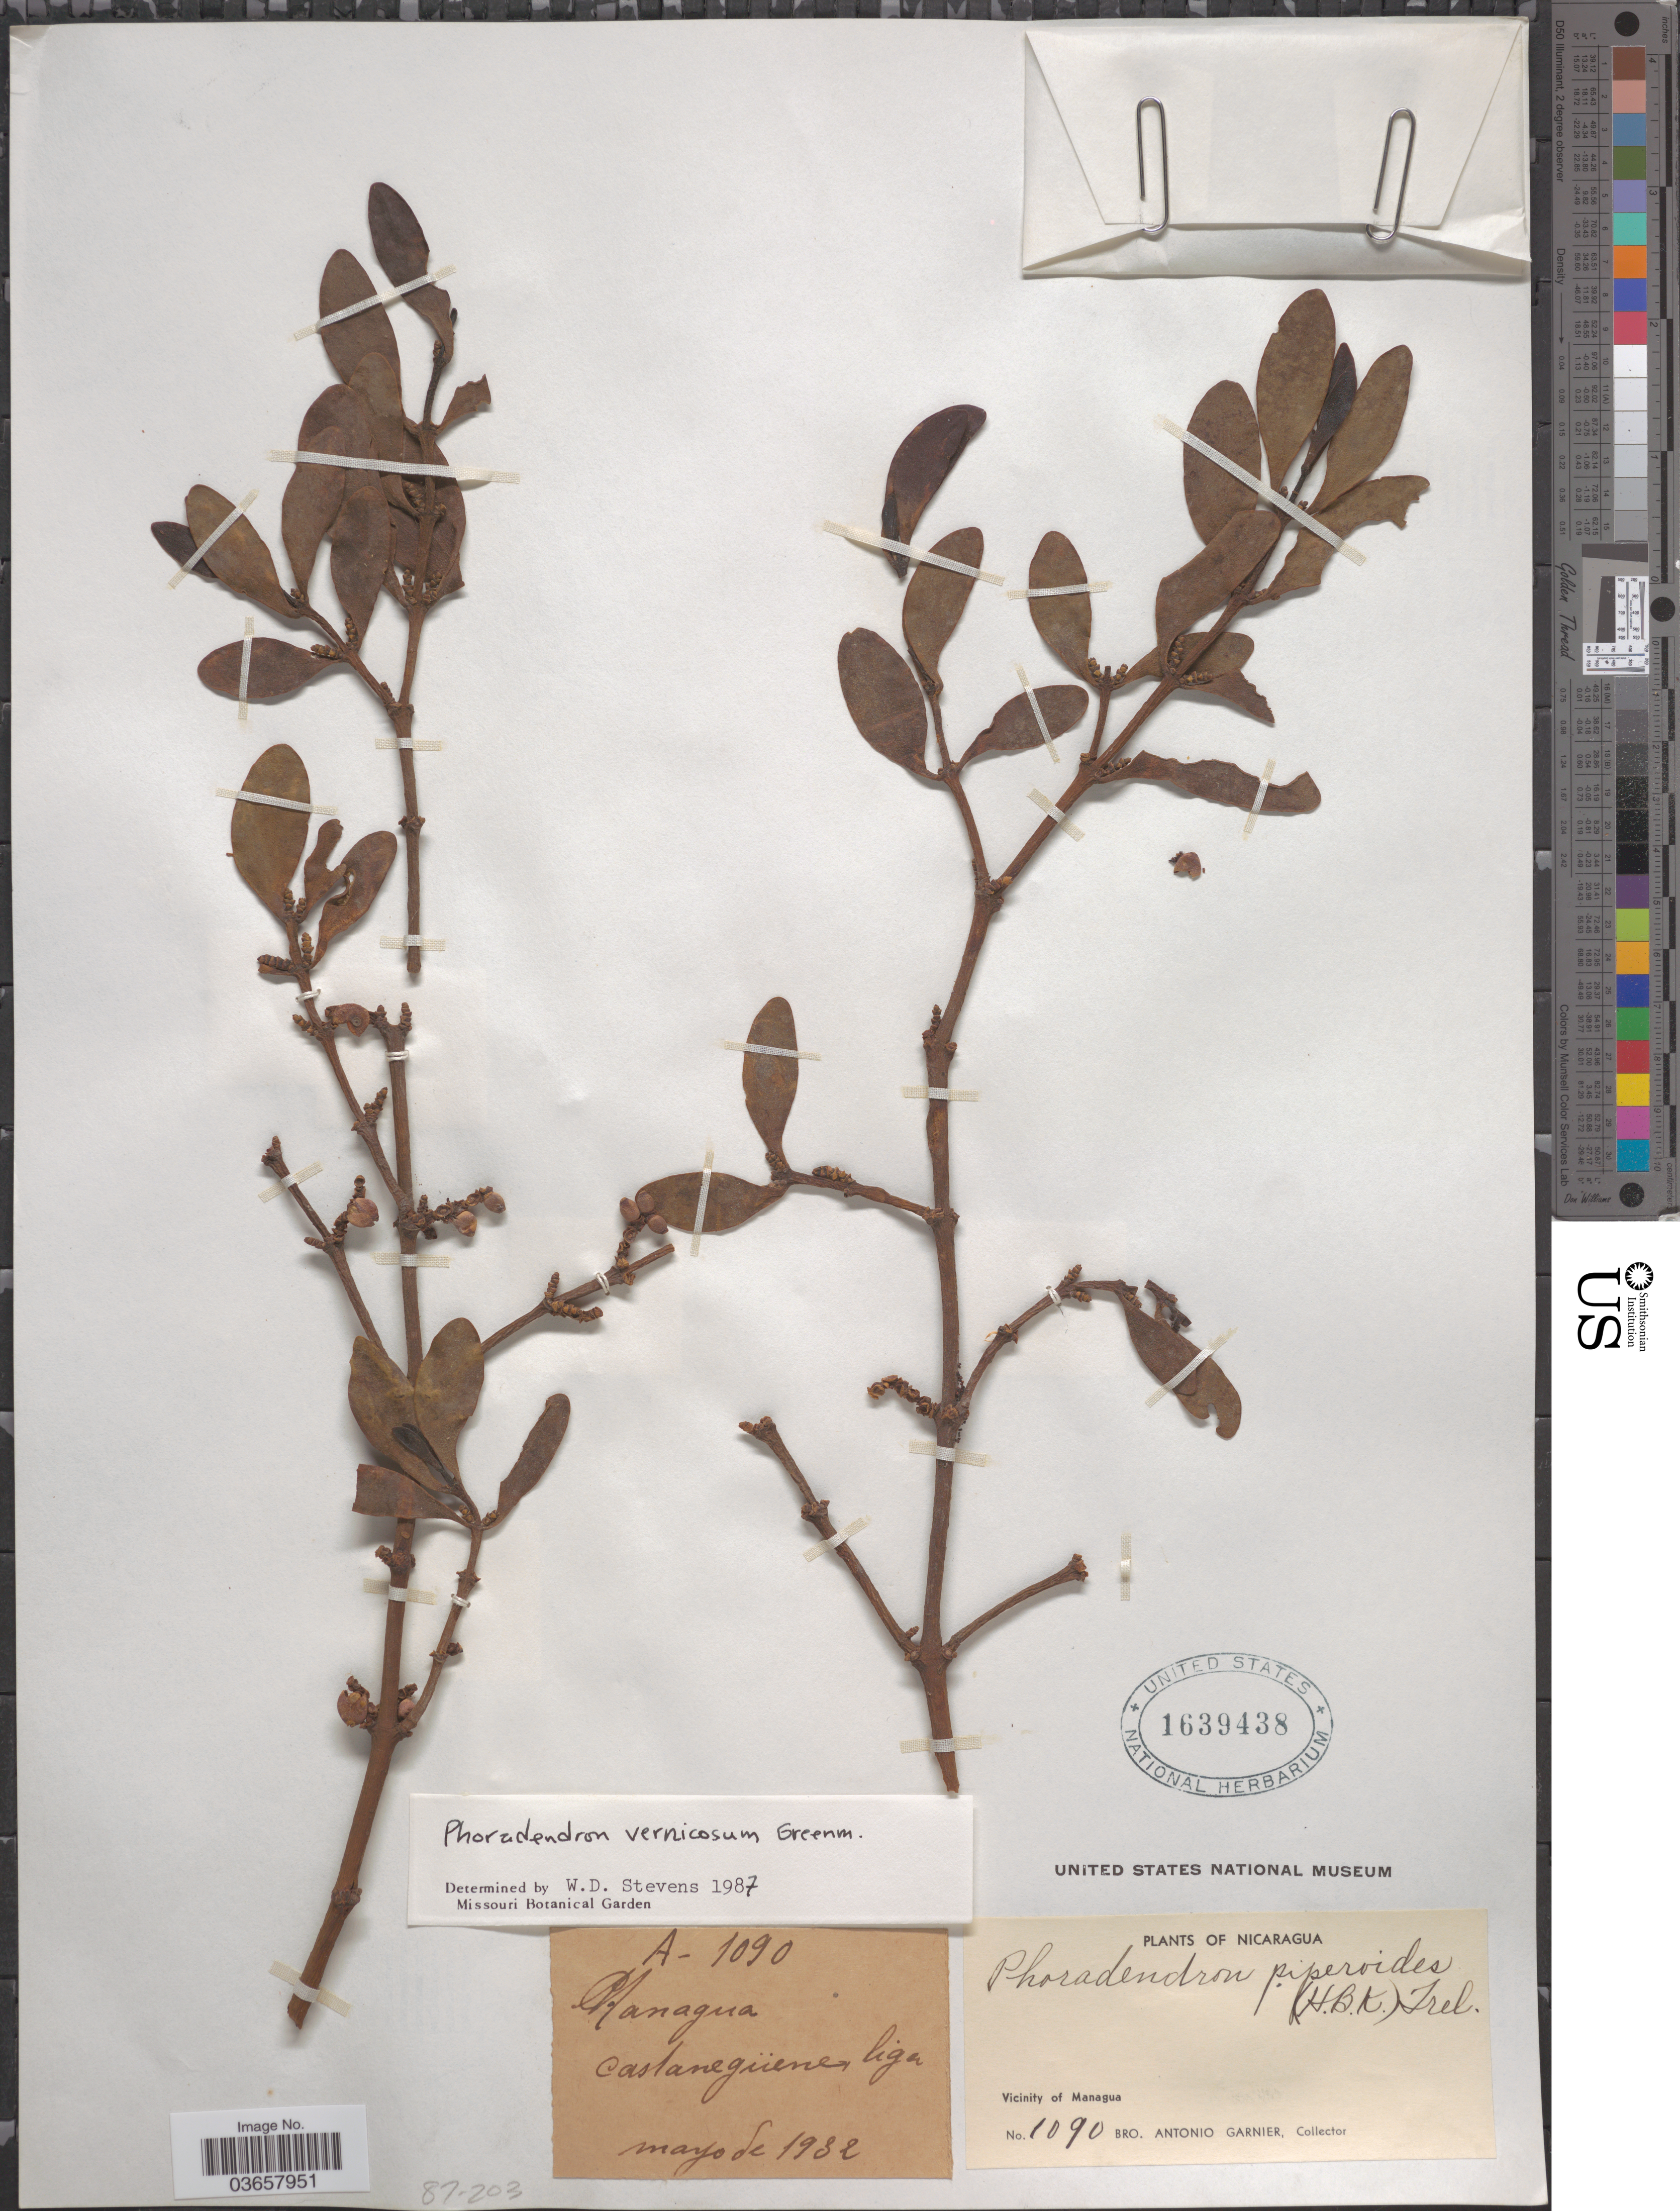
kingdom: Plantae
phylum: Tracheophyta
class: Magnoliopsida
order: Santalales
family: Viscaceae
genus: Phoradendron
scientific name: Phoradendron vernicosum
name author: Greenm.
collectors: Bro. A. Garnier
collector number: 1090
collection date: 1932-05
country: Nicaragua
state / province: Managua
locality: Vicinity of Managua.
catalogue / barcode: US 1639438